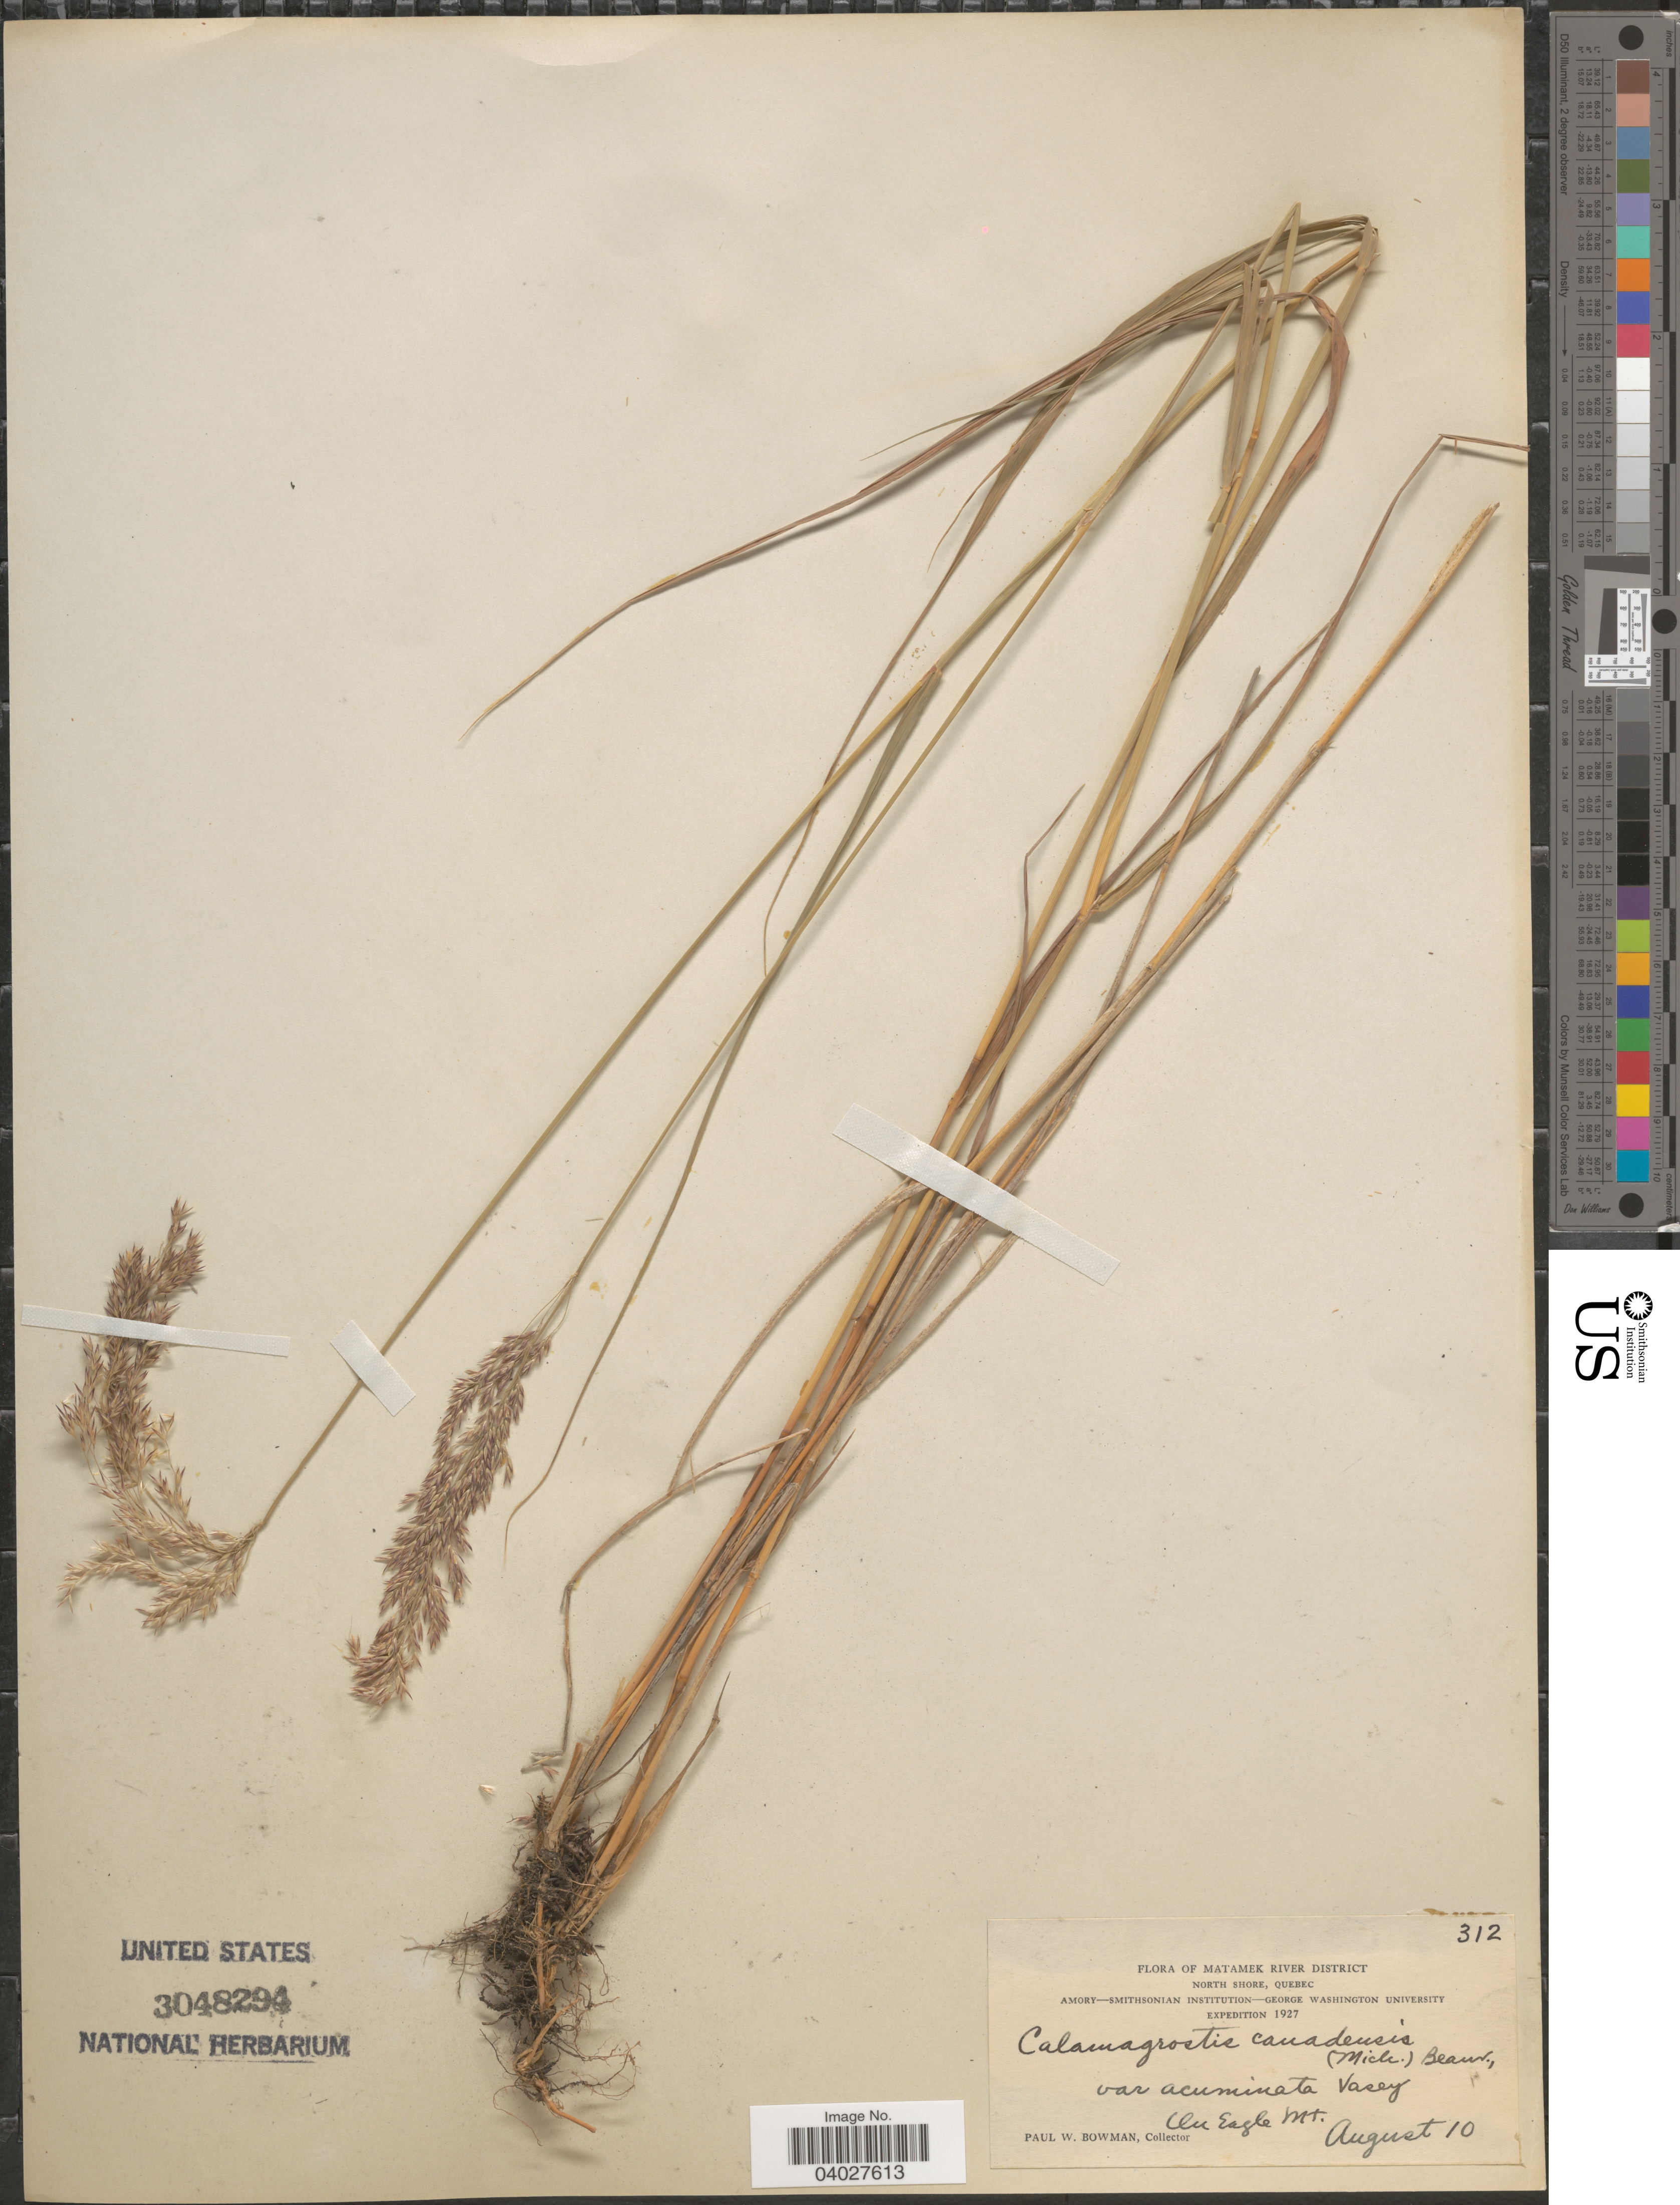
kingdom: Plantae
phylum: Tracheophyta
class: Liliopsida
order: Poales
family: Poaceae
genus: Calamagrostis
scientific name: Calamagrostis canadensis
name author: (Michx.) P. Beauv.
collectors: P. Bowman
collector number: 312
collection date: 1927-08-10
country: Canada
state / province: Quebec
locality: Matamek River District. North Shore. Clu Eagle Mt.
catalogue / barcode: US 3048294